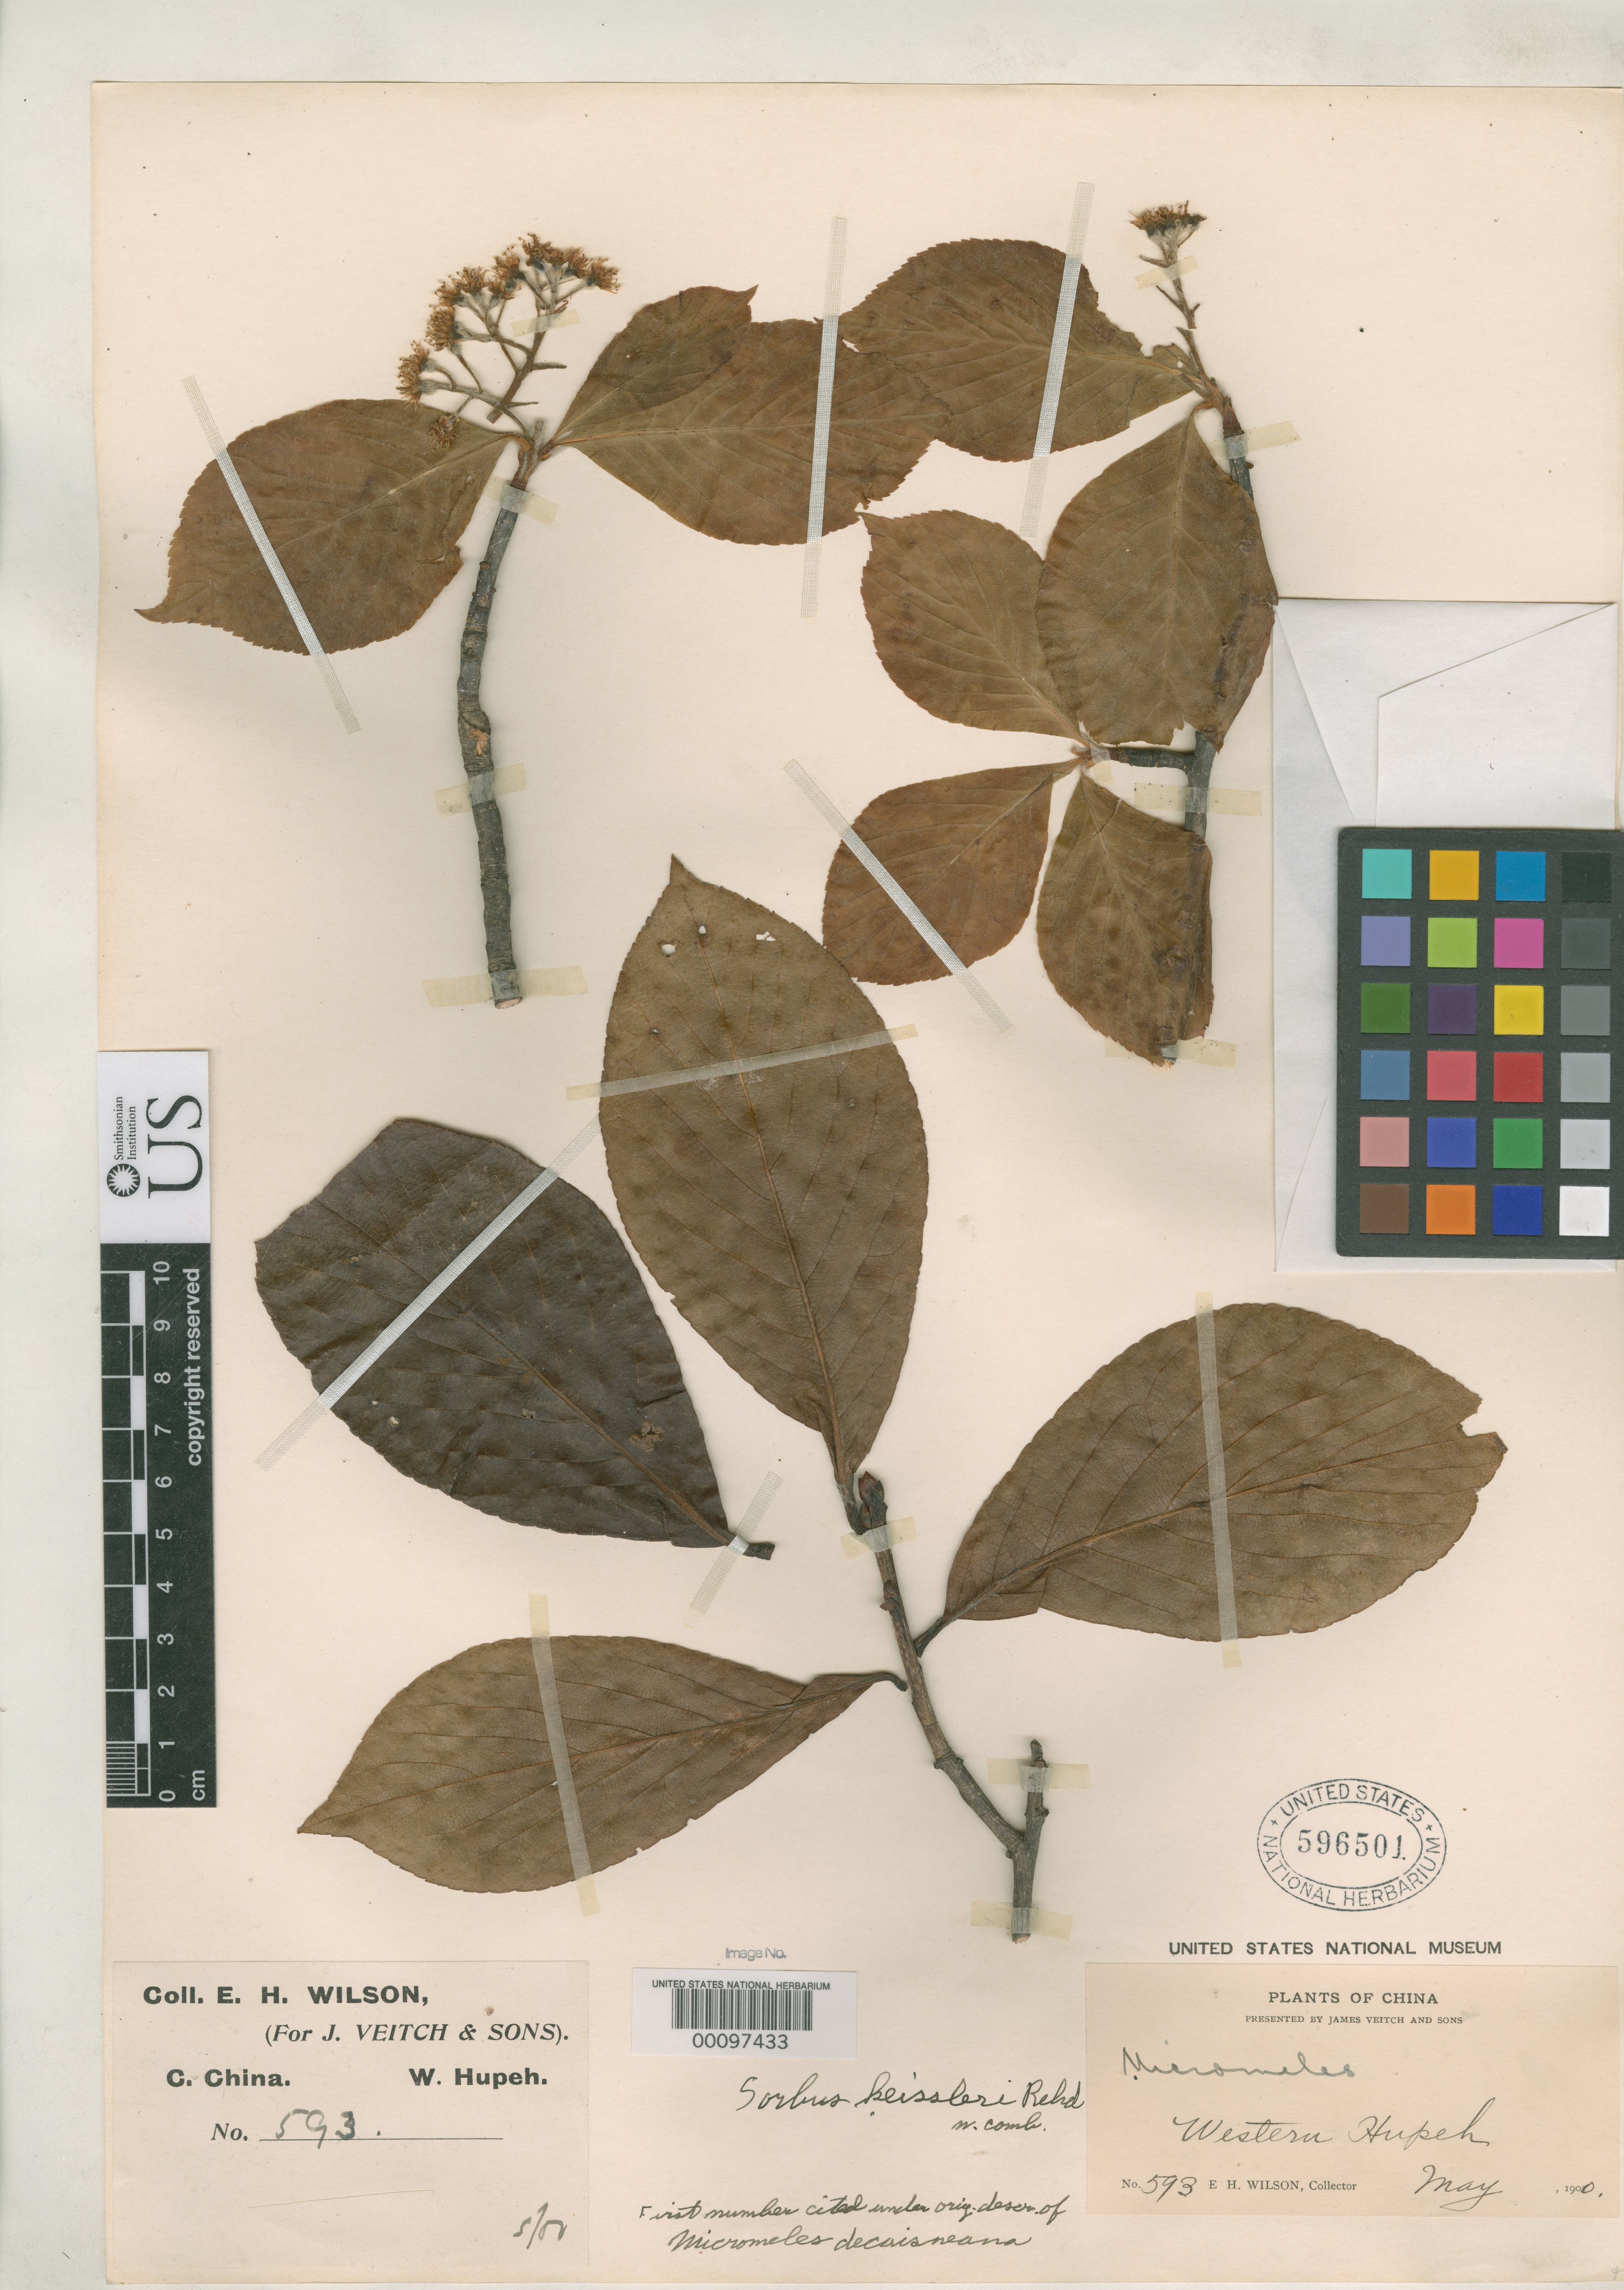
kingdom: Plantae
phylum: Tracheophyta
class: Magnoliopsida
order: Rosales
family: Rosaceae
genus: Micromeles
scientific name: Micromeles decaisneana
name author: C.K. Schneid.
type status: Isosyntype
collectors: E. H. Wilson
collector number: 593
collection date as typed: May 1900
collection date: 1900-05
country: China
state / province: Hubei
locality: Western Hupeh.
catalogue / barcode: US 596501